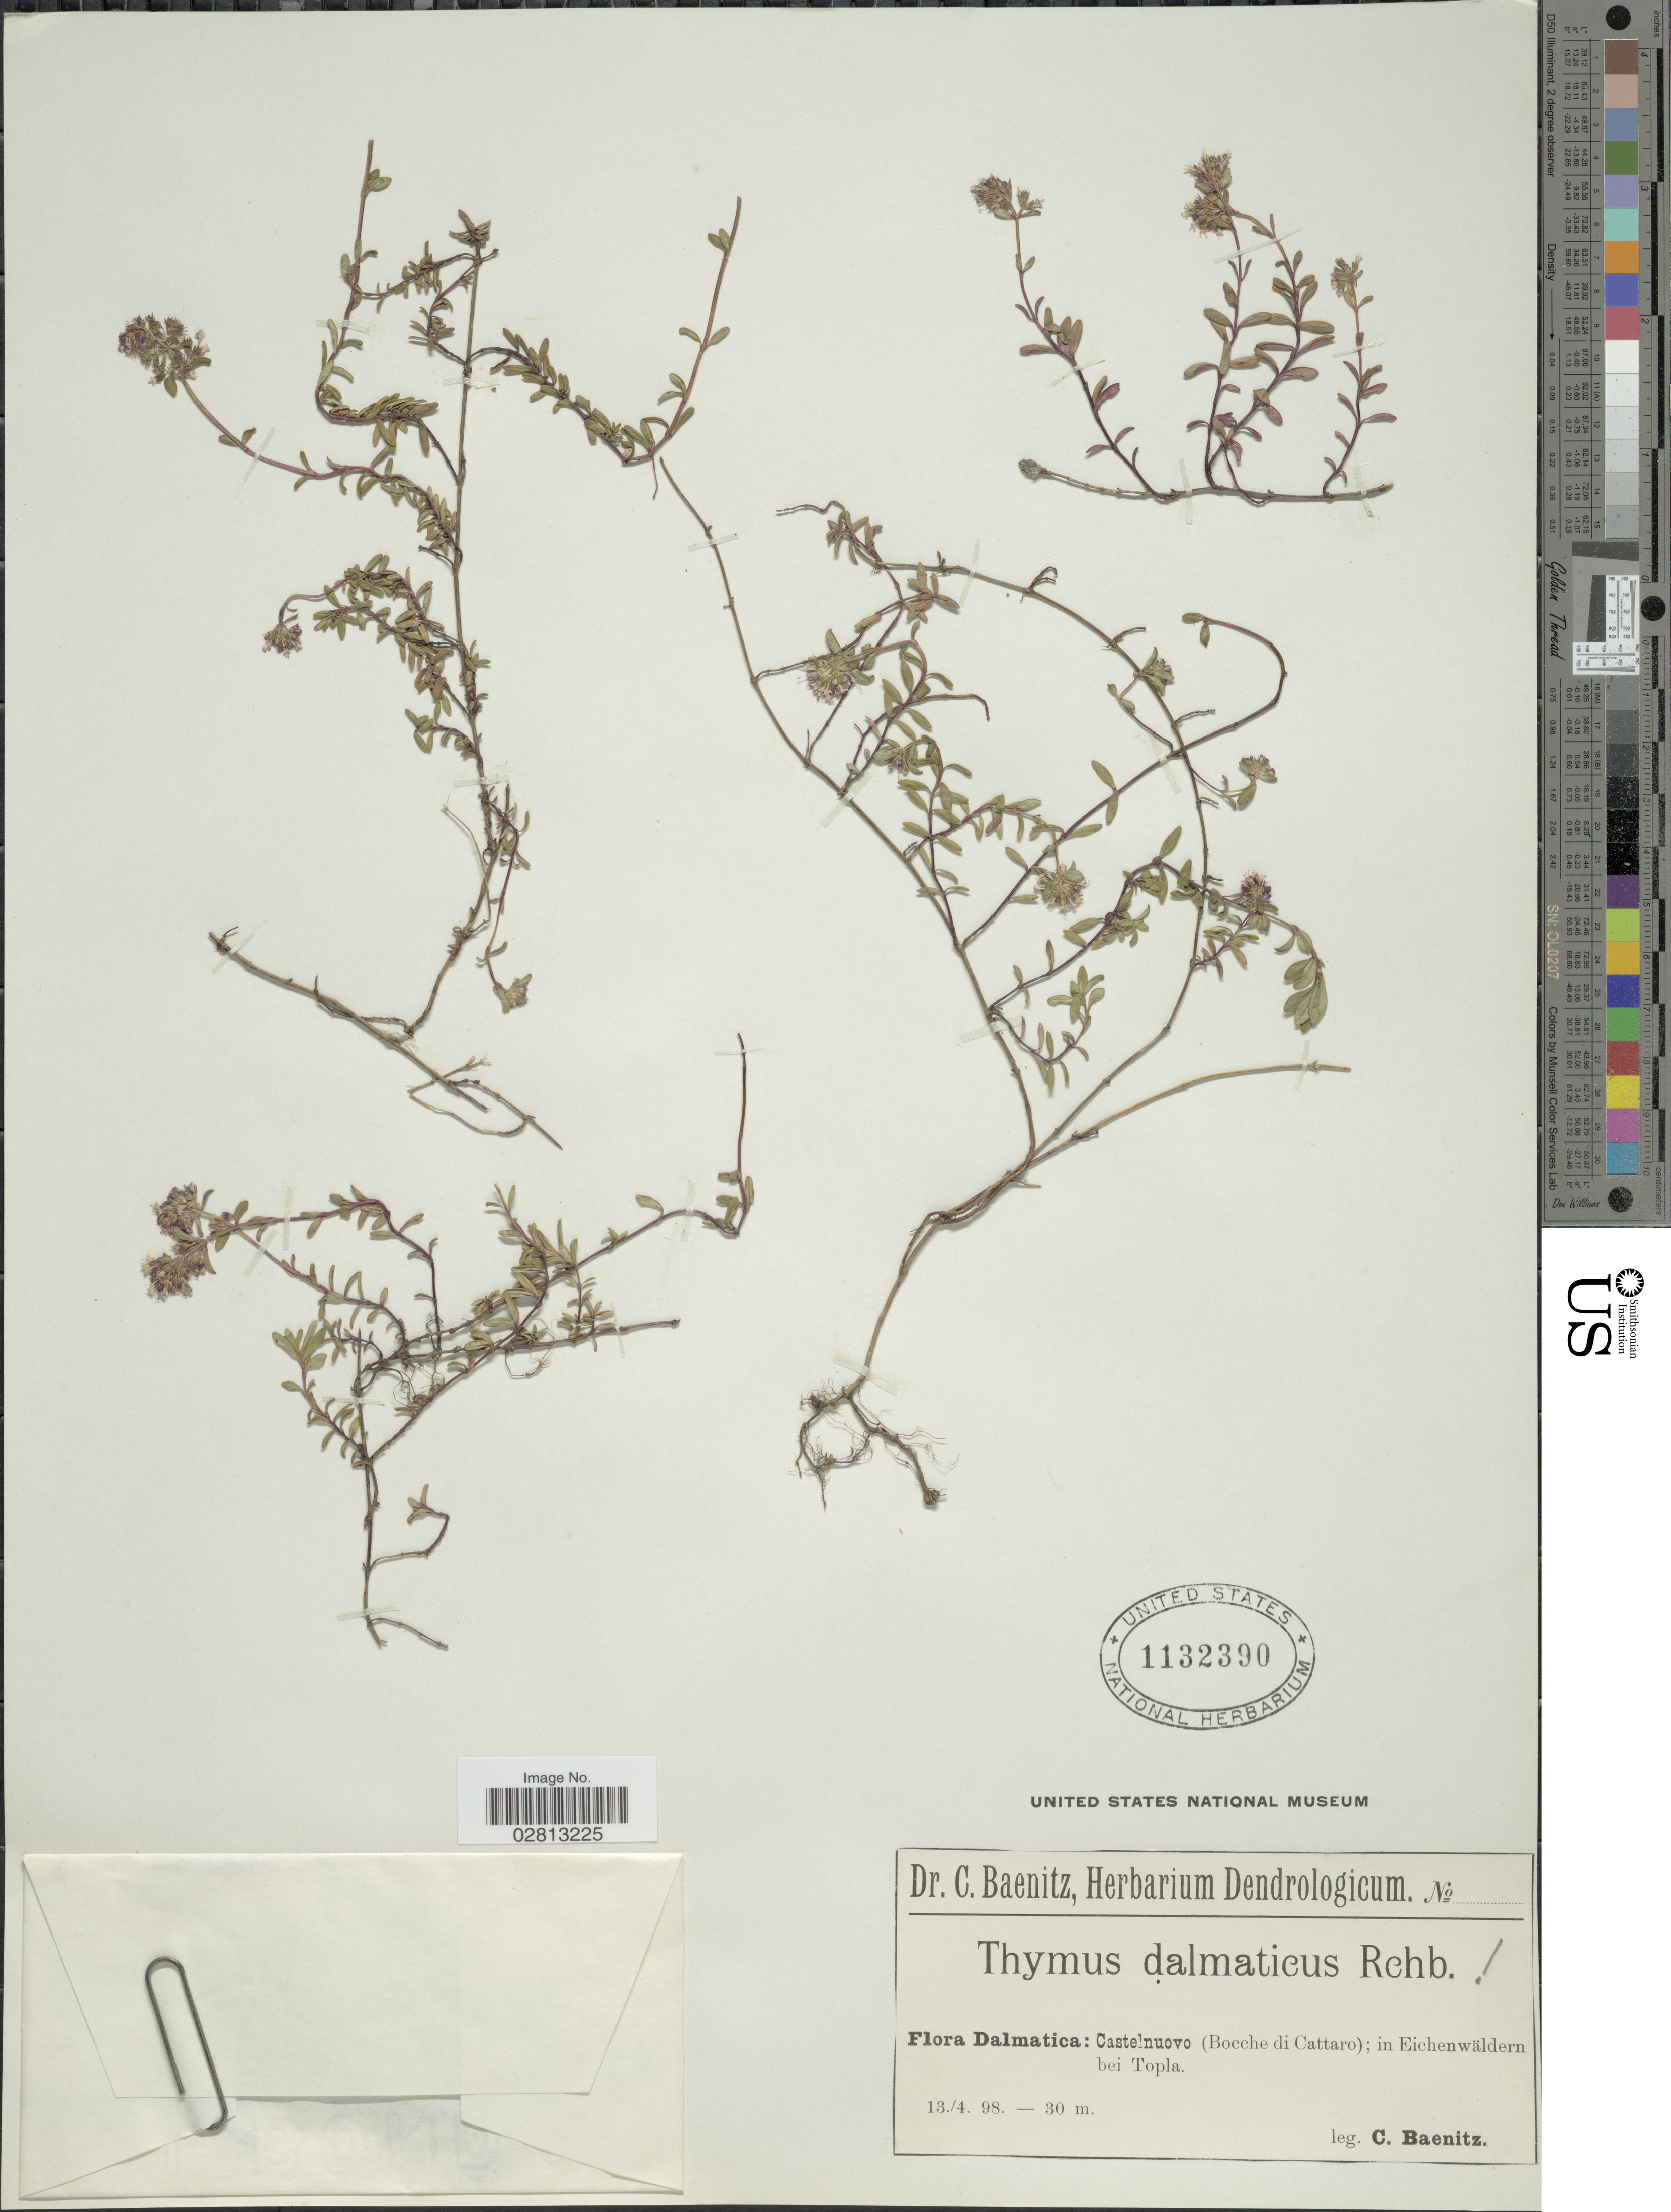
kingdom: Plantae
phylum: Tracheophyta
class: Magnoliopsida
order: Lamiales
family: Lamiaceae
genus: Thymus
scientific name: Thymus dalmaticus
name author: (Rchb. f.) Freyn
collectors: C. G. Baenitz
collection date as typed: Transcribed d/m/y: 13/4/98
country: Croatia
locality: Dalmatica, Castelnuovo (Bocche di Cattaro), in Eichenwäldern bei Topla.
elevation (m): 30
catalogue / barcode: US 1132390